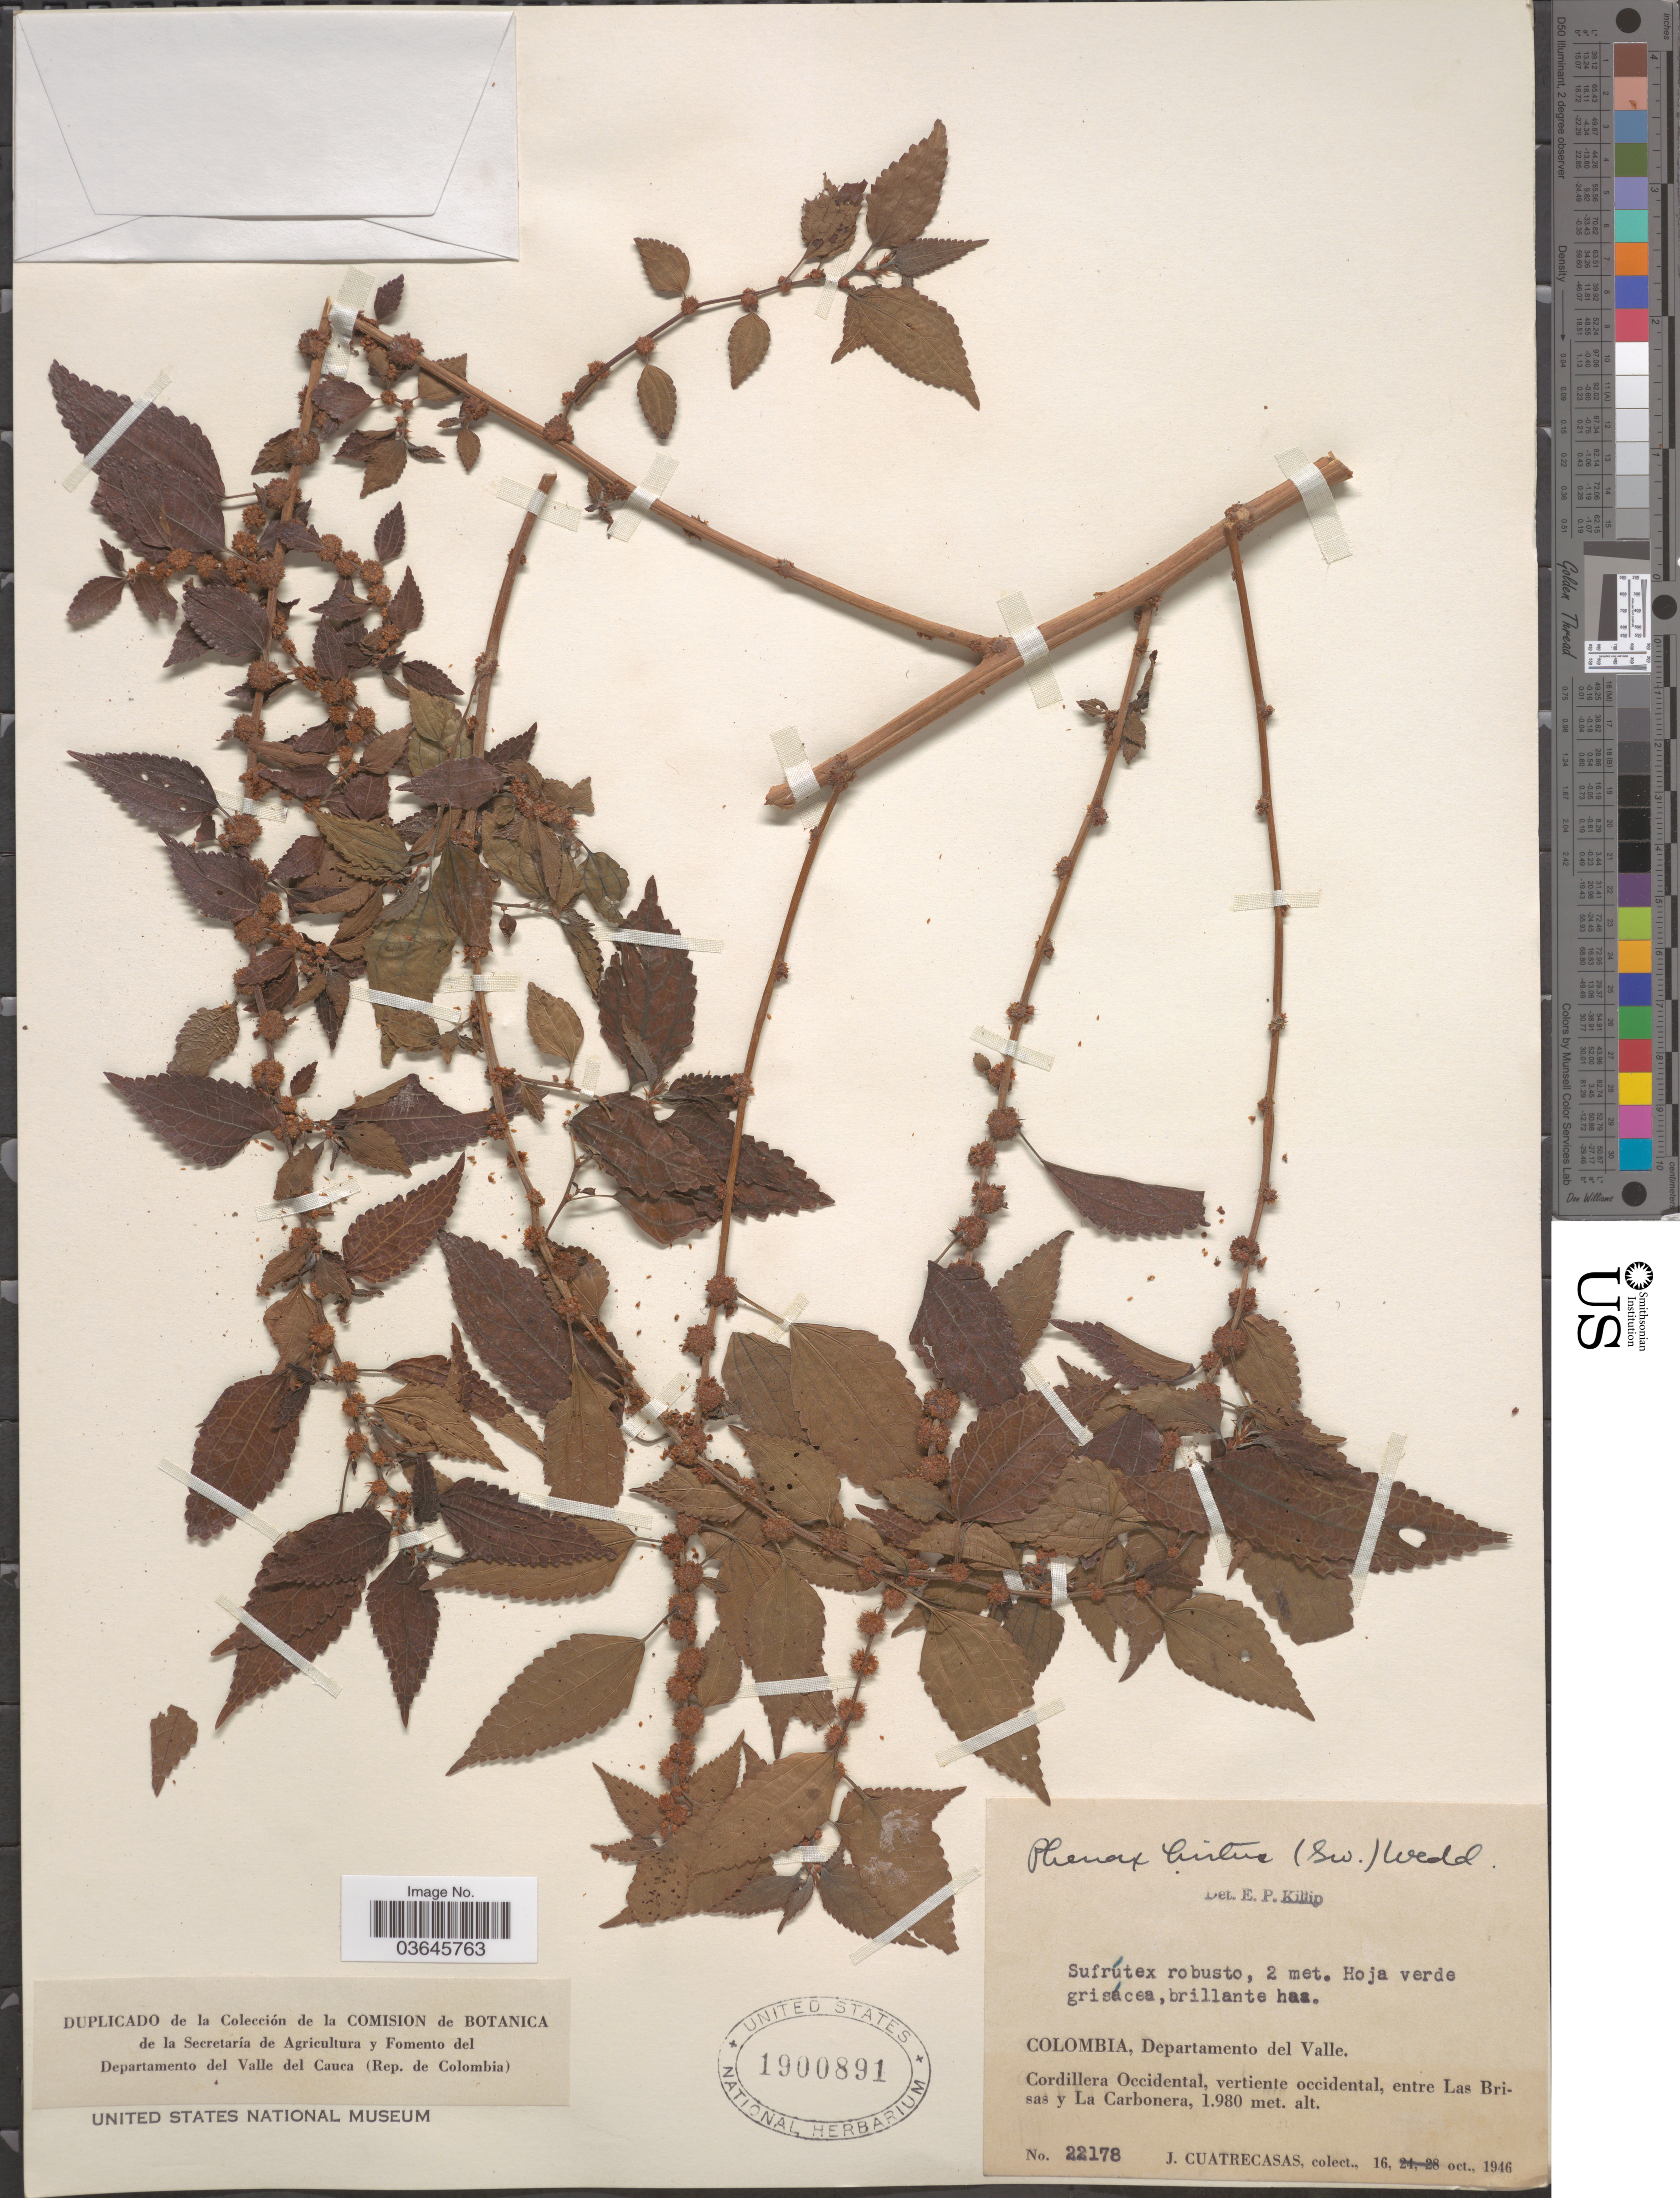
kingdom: Plantae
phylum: Tracheophyta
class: Magnoliopsida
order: Rosales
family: Urticaceae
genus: Phenax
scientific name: Phenax hirtus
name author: (Sw.) Wedd.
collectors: J. Cuatrecasas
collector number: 22178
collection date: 1946-10-16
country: Colombia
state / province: Valle del Cauca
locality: Departamento del Valle. Cordillera Occidental, vertiente occidental, entra Las Brisas y La Carbonera.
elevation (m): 1980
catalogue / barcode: US 1900891